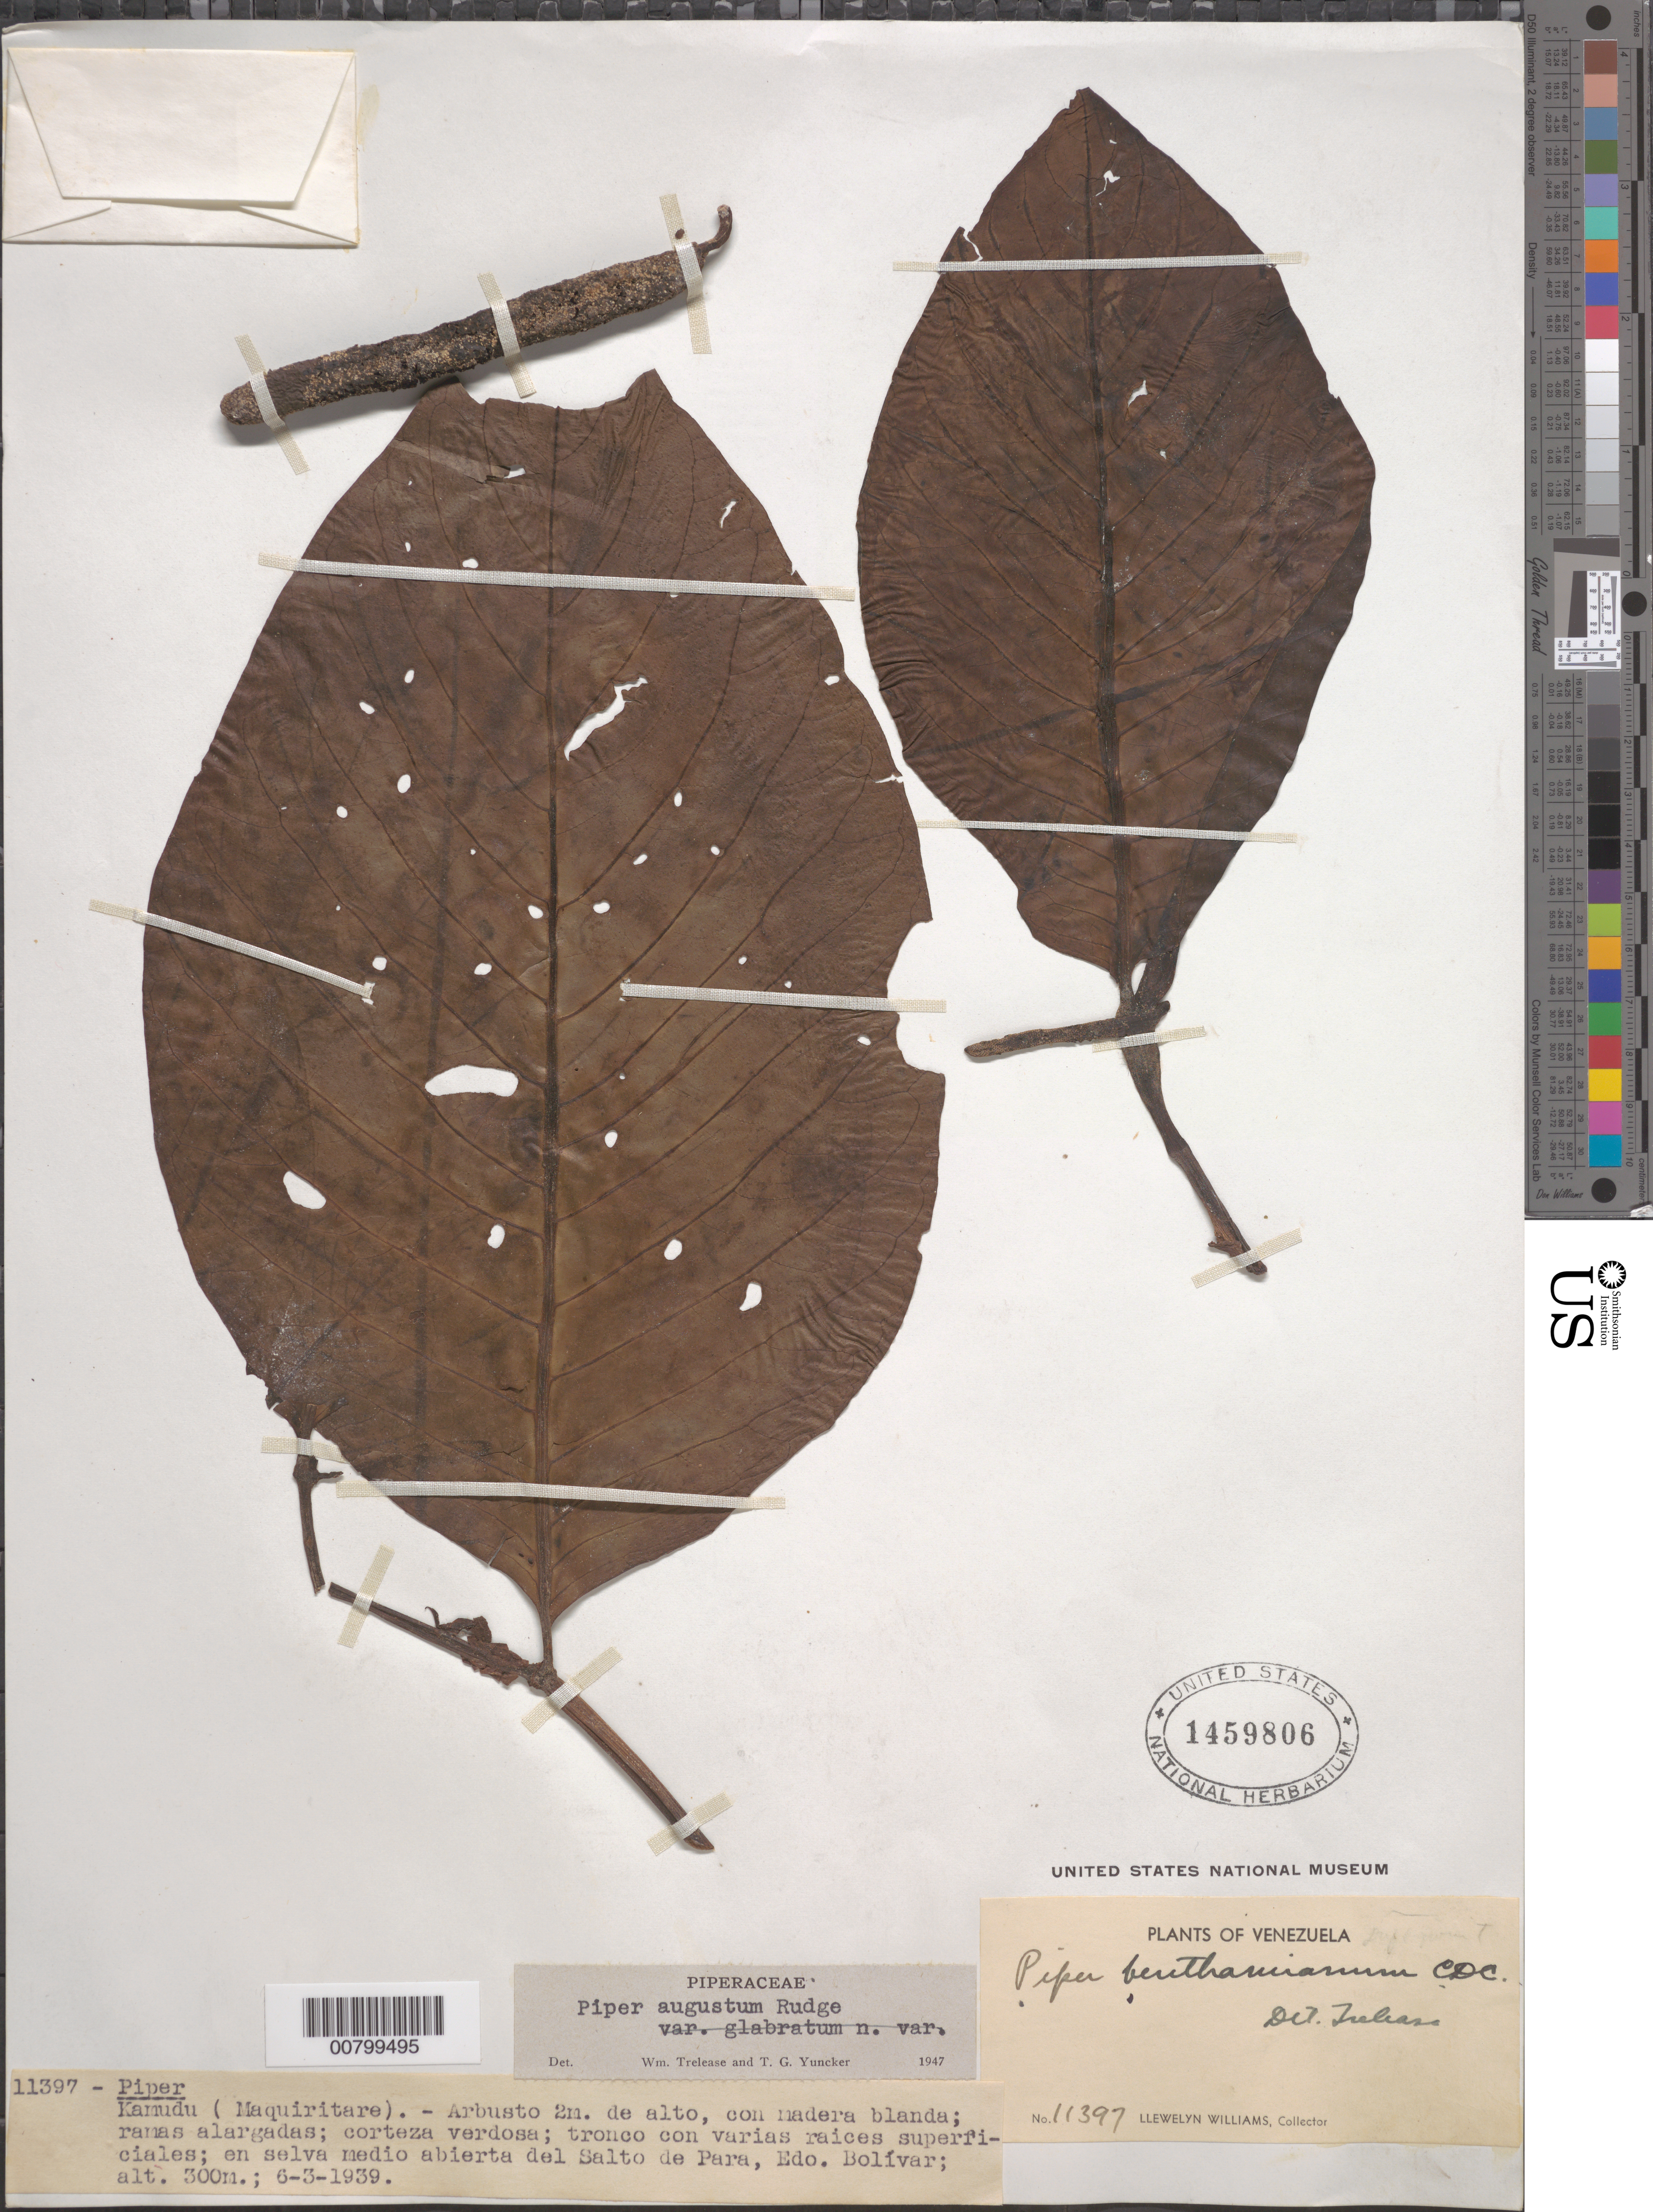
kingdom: Plantae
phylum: Tracheophyta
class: Magnoliopsida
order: Piperales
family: Piperaceae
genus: Piper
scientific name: Piper augustum var. pubinerve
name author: Trel. & Yunck.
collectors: Ll. Williams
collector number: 11397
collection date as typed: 6-Mar-39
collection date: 1939-03-06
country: Venezuela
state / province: Bolívar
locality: Salto de Para, Medio Caura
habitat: Selva medio abierta del salto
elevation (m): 300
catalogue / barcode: US 1459806